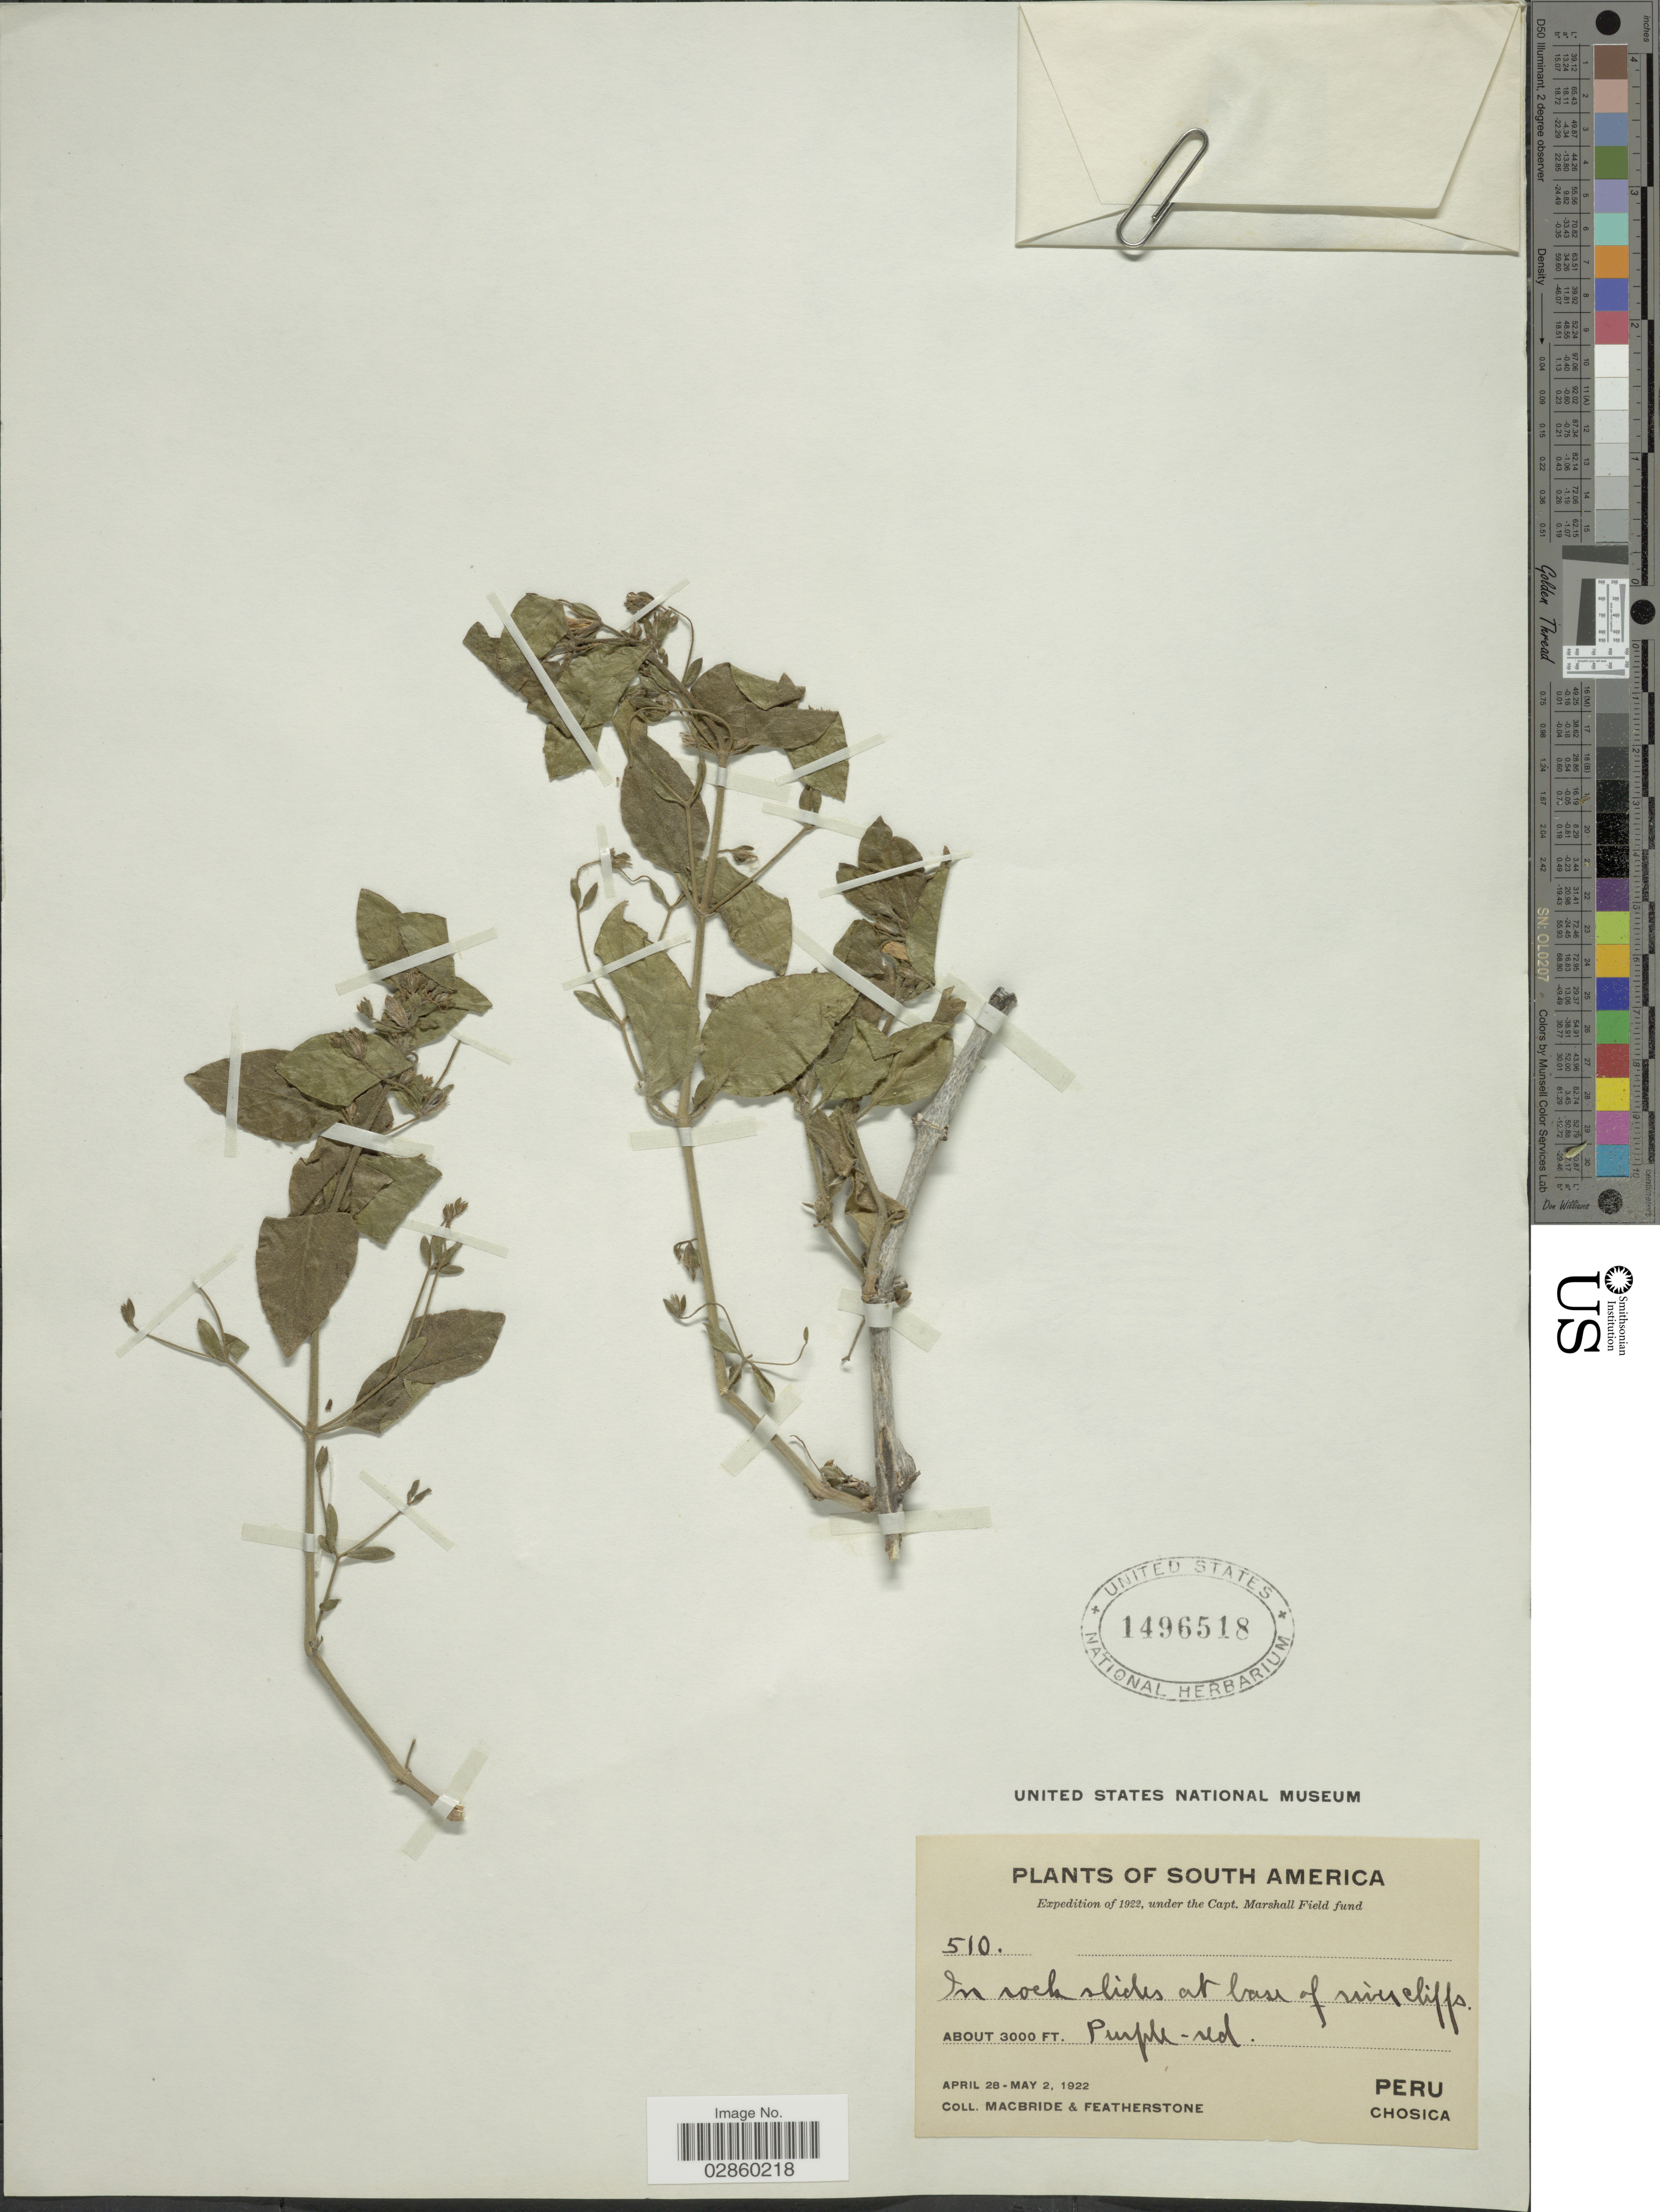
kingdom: Plantae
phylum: Tracheophyta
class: Magnoliopsida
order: Lamiales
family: Acanthaceae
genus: Ruellia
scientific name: Ruellia floribunda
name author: Hook.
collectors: Macbride, -- & -. Featherstone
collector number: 510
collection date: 1922-04-28/1922-05-02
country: Peru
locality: Chosica.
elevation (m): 914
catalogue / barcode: US 1496518